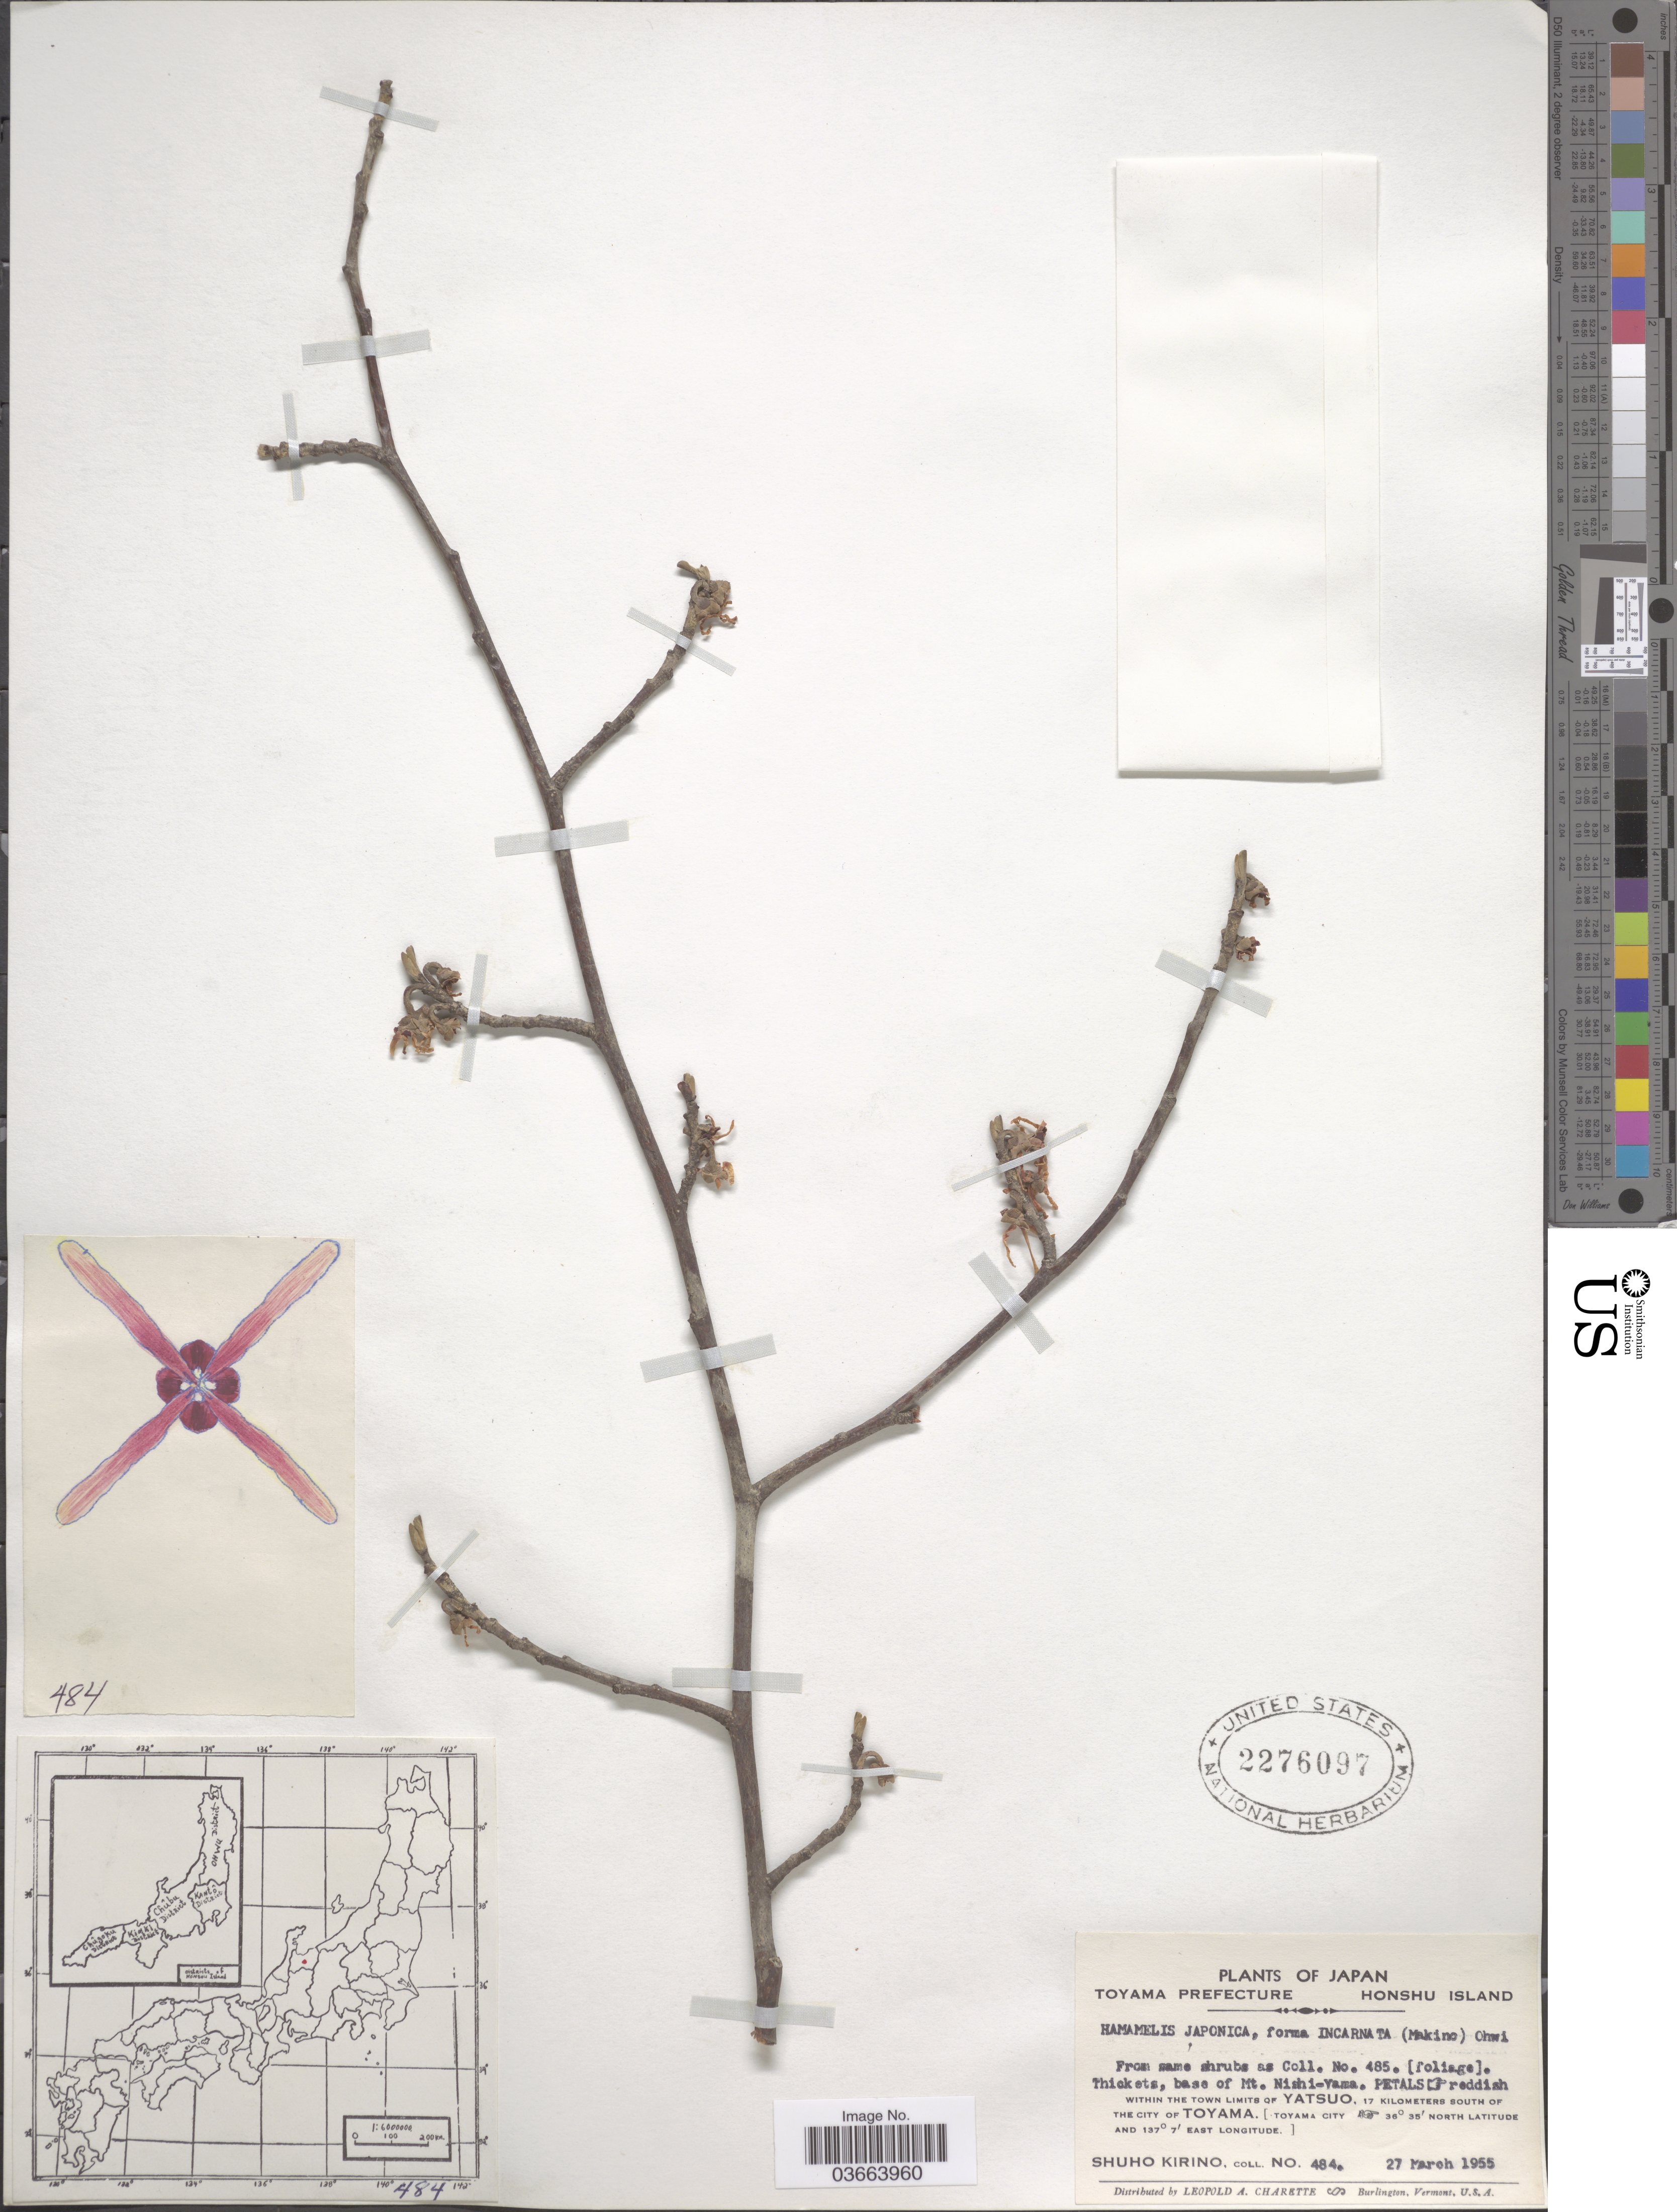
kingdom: Plantae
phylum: Tracheophyta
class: Magnoliopsida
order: Saxifragales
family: Hamamelidaceae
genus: Hamamelis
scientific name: Hamamelis japonica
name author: Siebold & Zucc.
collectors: S. Kirino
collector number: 484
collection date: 1955-03-27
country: Japan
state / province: Toyama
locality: Toyama Prefecture. Honsu Island. Thickets at base of Mt. Nishi-yama. Within the town limits of Yatsuo, 17 kilometers south of the city of Toyama. [Toyama city].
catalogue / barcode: US 2276097